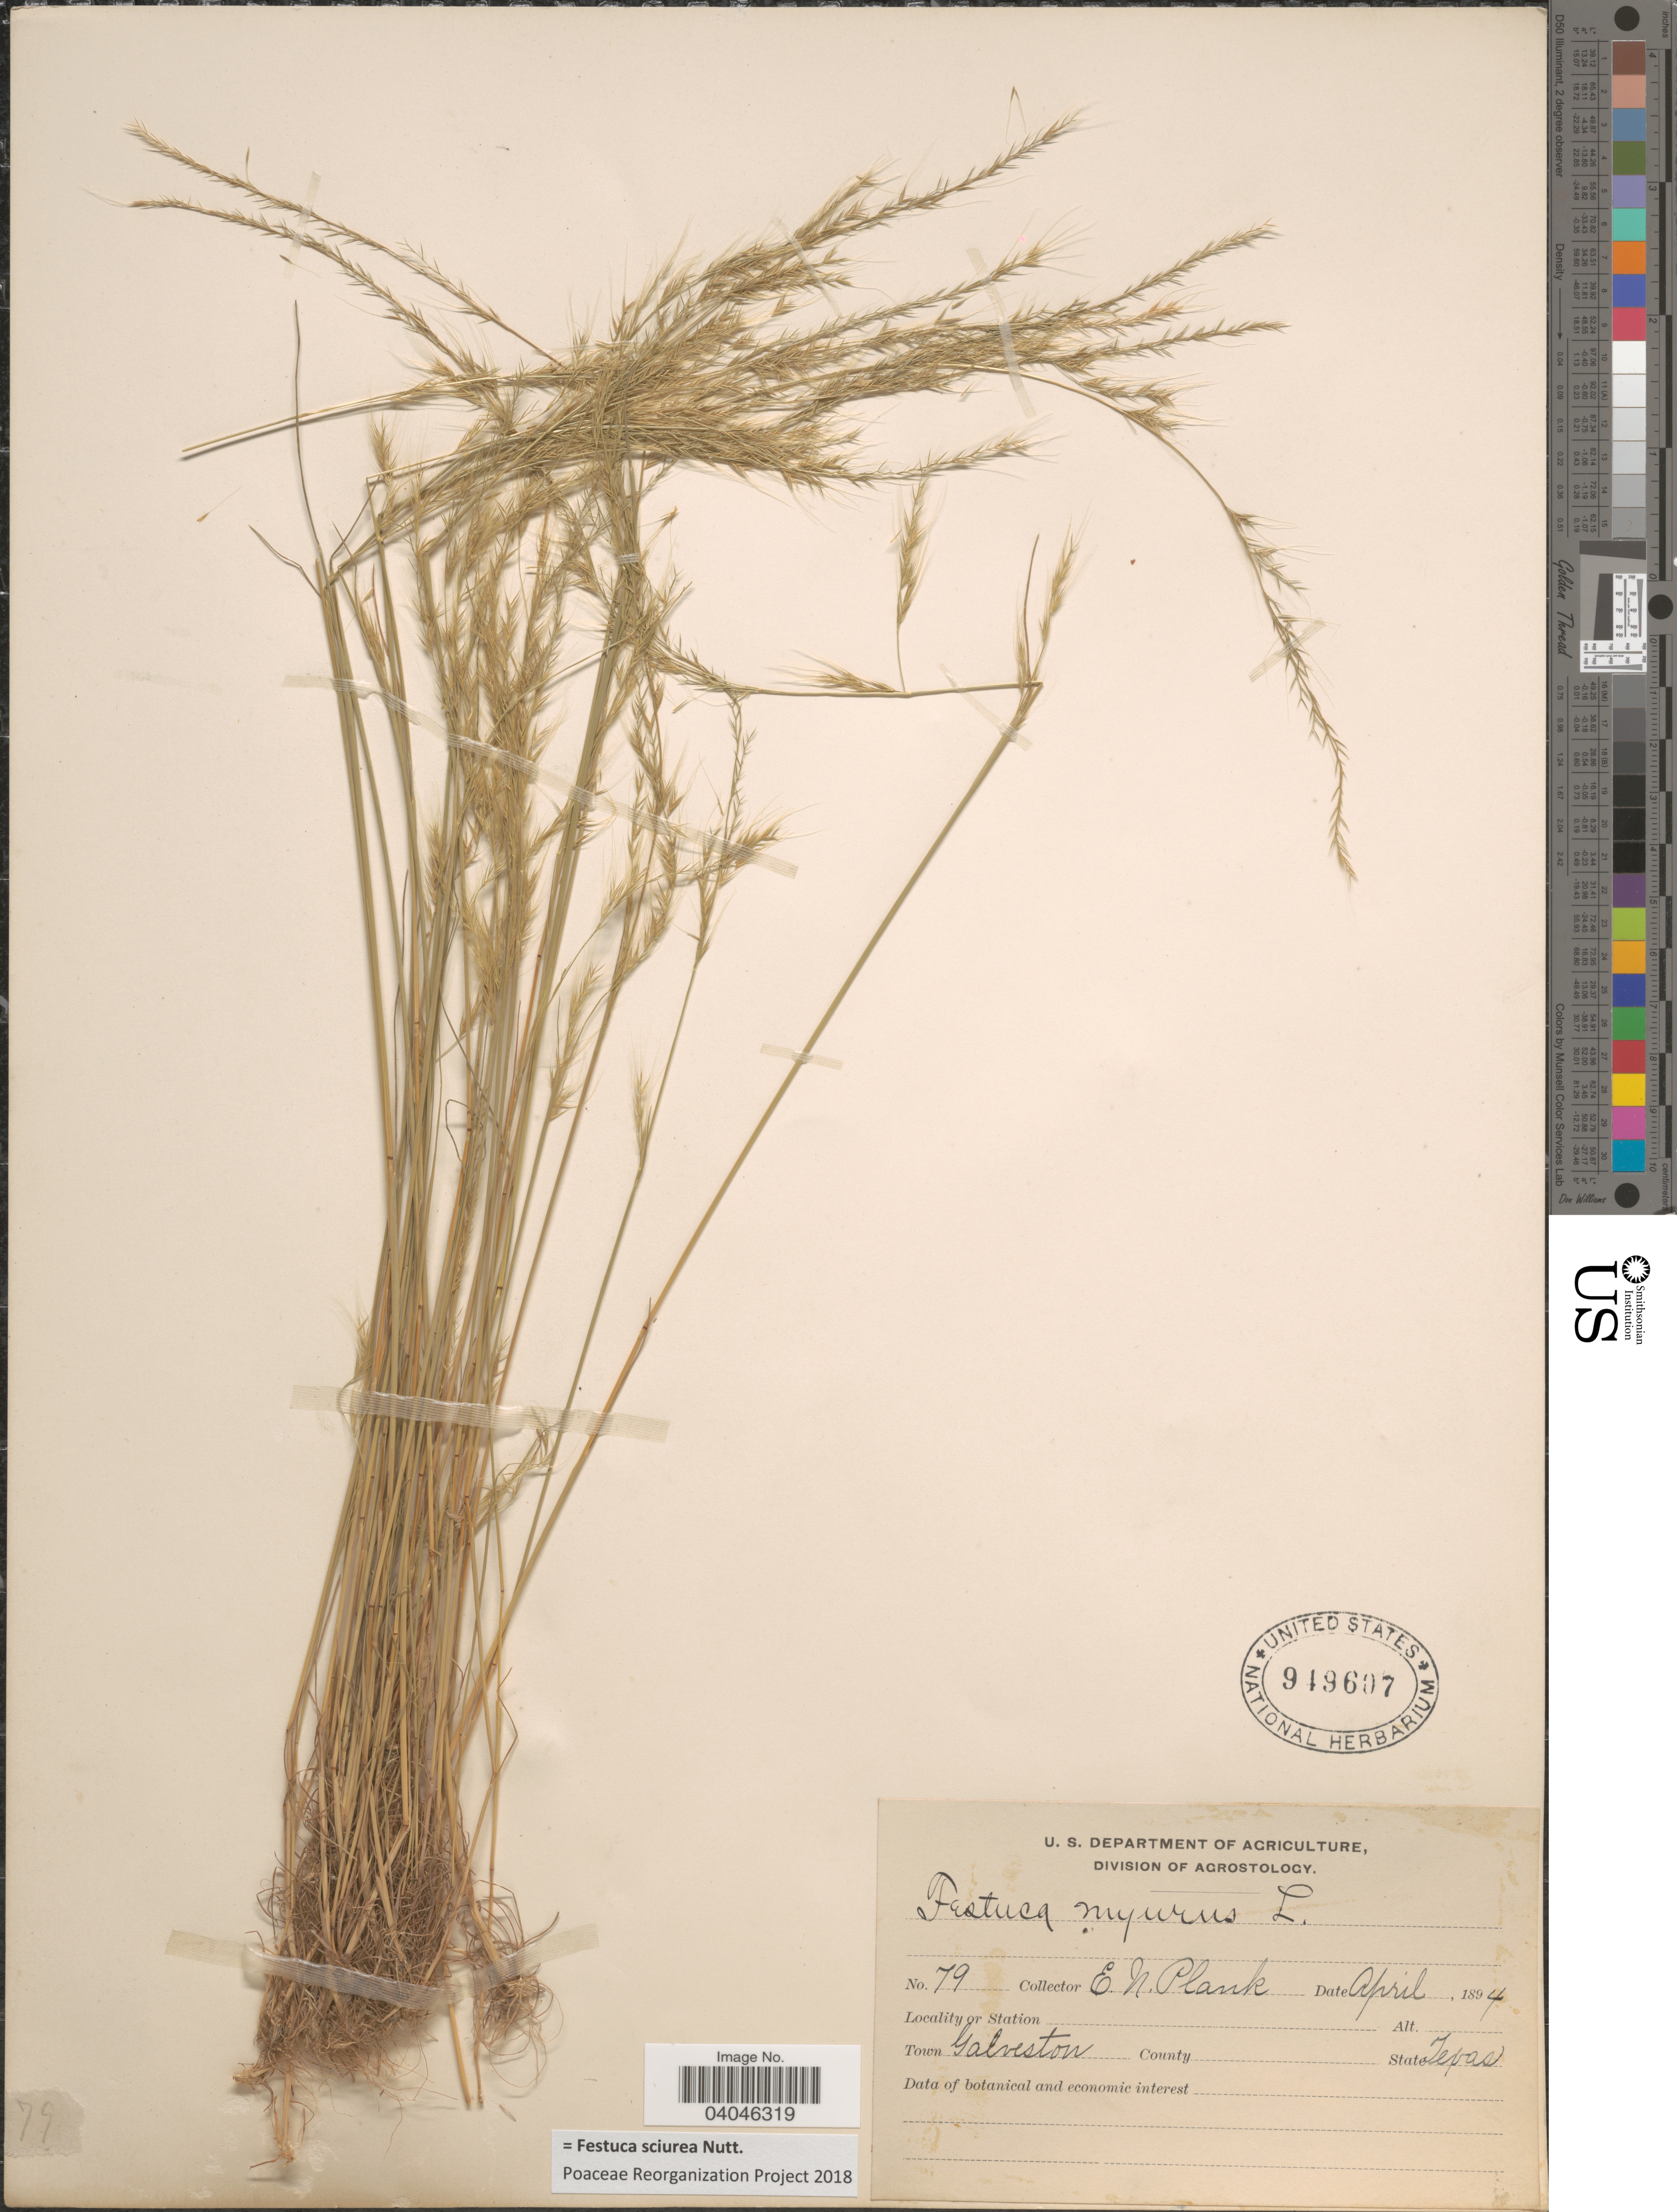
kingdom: Plantae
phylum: Tracheophyta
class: Liliopsida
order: Poales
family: Poaceae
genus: Festuca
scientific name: Festuca sciurea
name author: Nutt.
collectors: E. Plank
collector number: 79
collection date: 1894-04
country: United States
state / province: Texas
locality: Town Galveston.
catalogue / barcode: US 949607